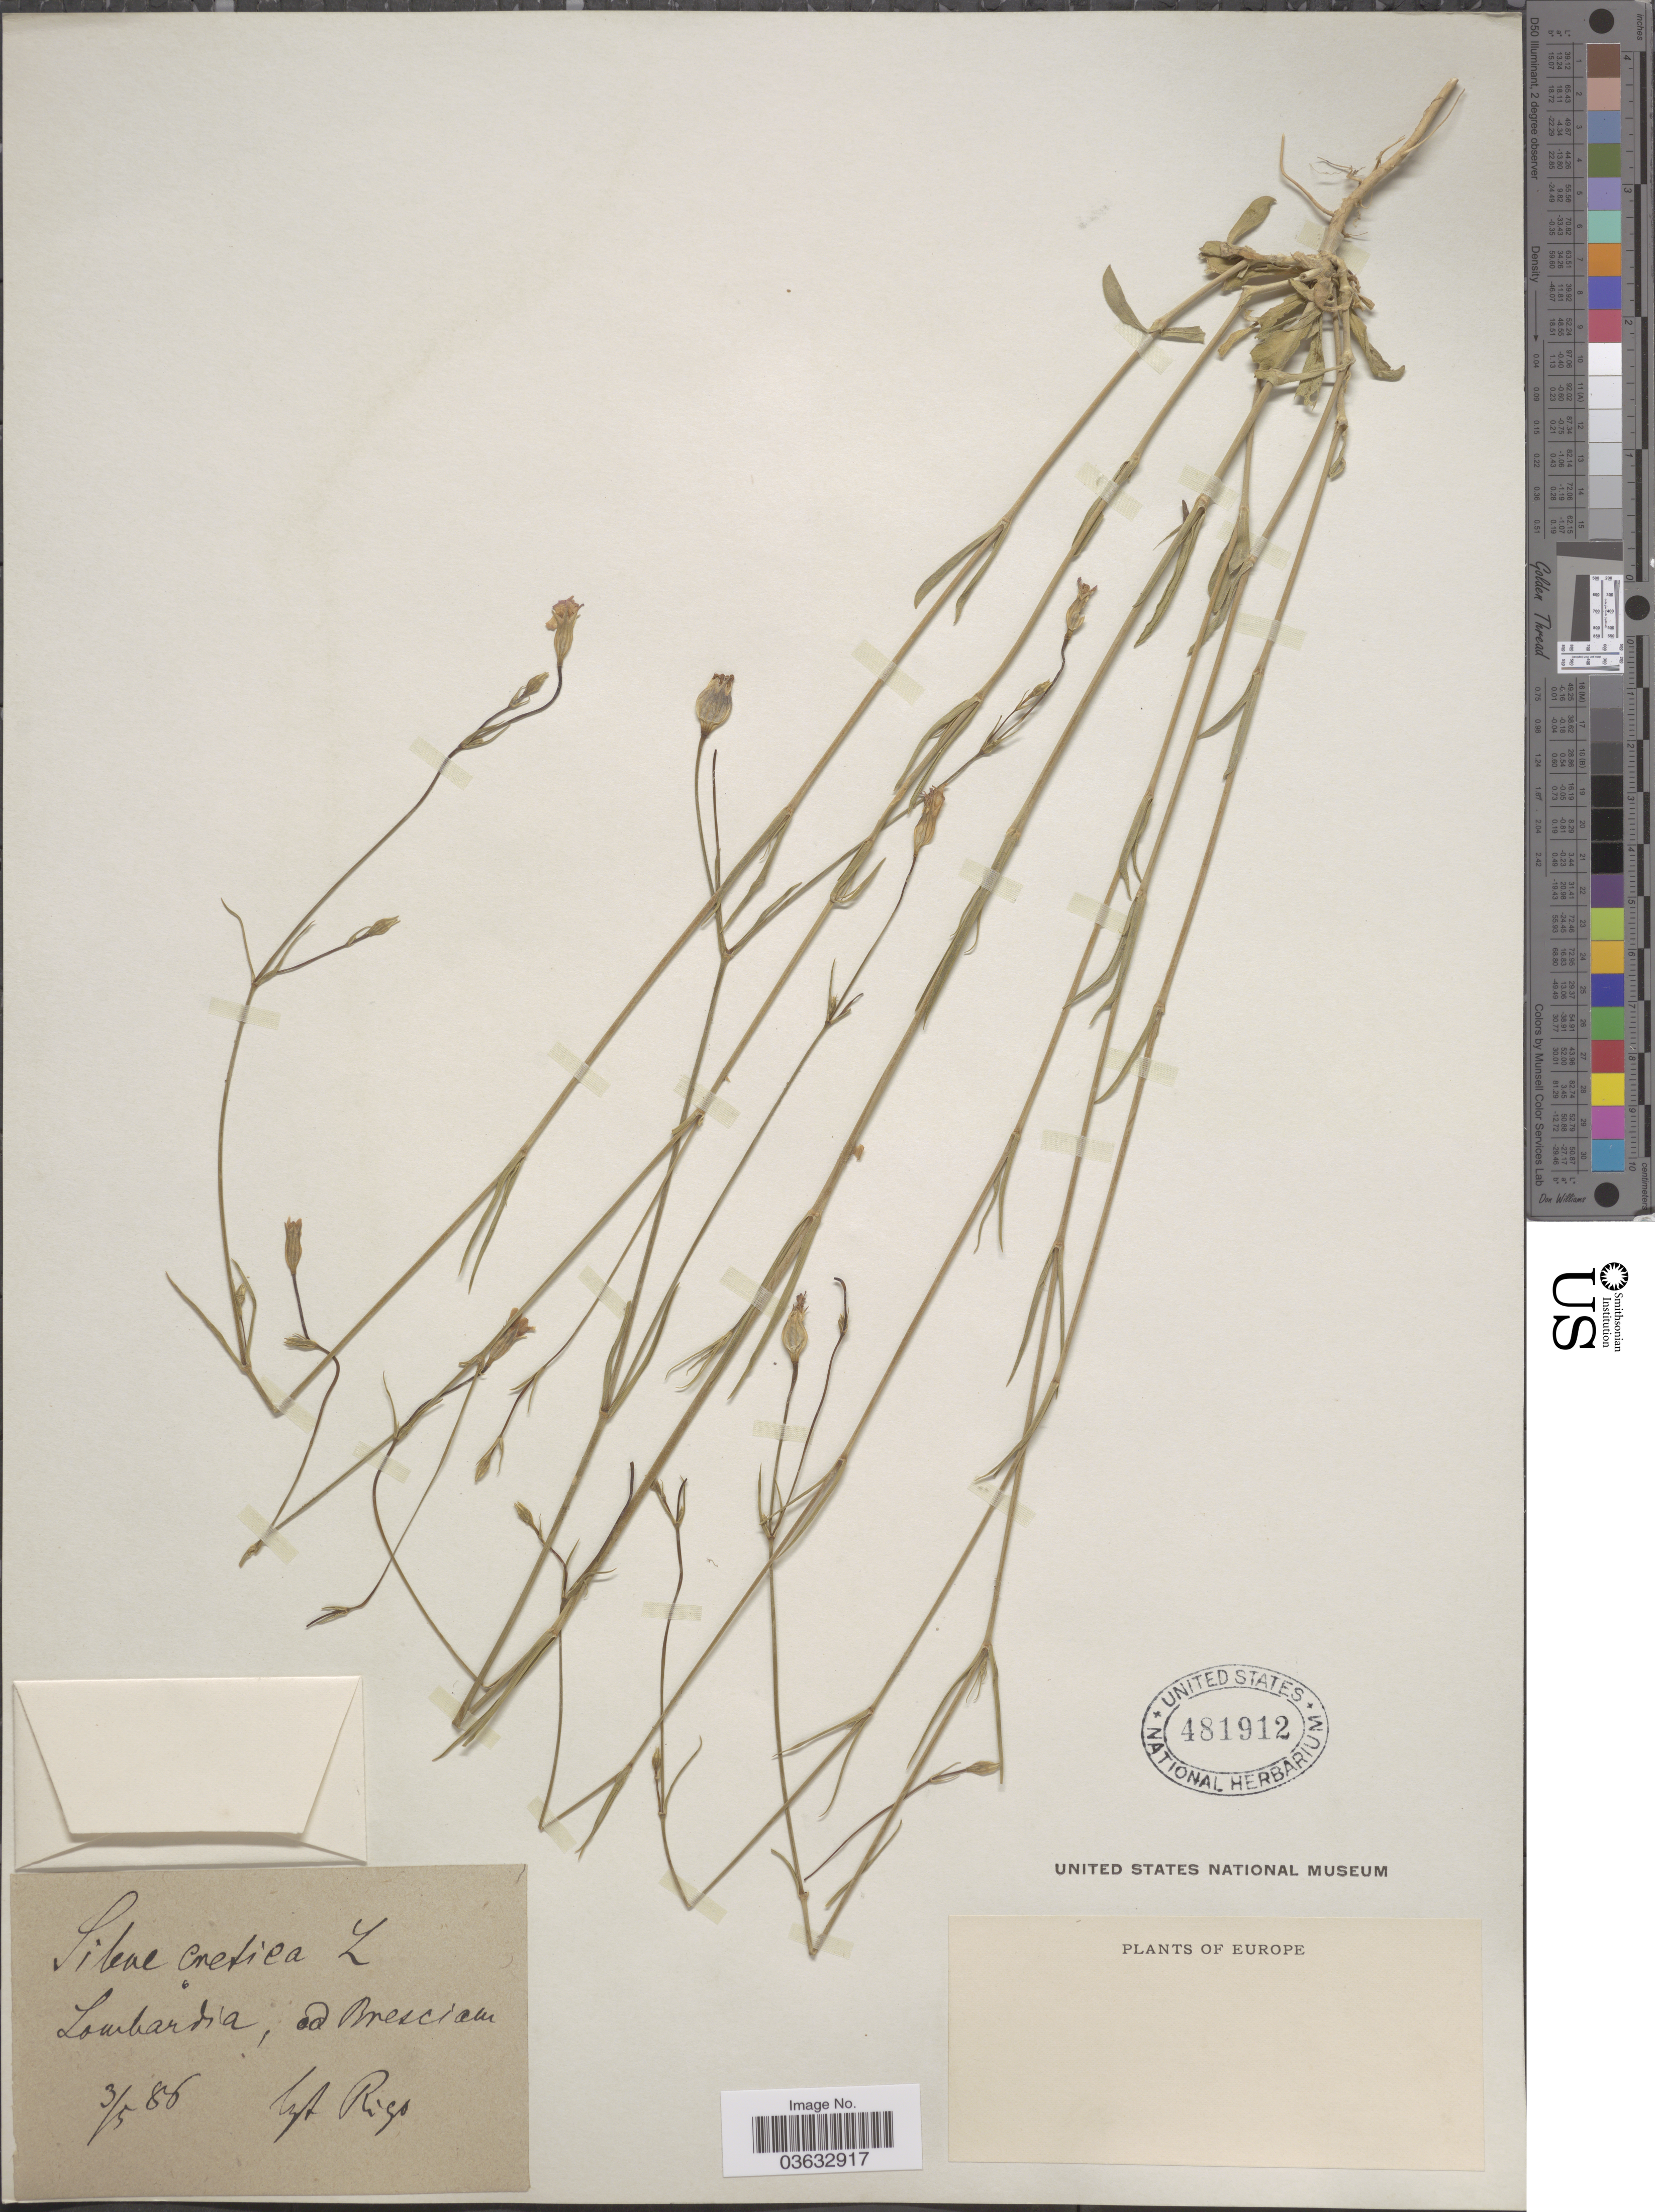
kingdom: Plantae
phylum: Tracheophyta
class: Magnoliopsida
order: Caryophyllales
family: Caryophyllaceae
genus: Silene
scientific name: Silene cretica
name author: L.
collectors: -- Rigo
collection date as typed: Transcribed d/m/y: 3/5/86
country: Italy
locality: Lombardia, ad Bresciam.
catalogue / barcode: US 481912